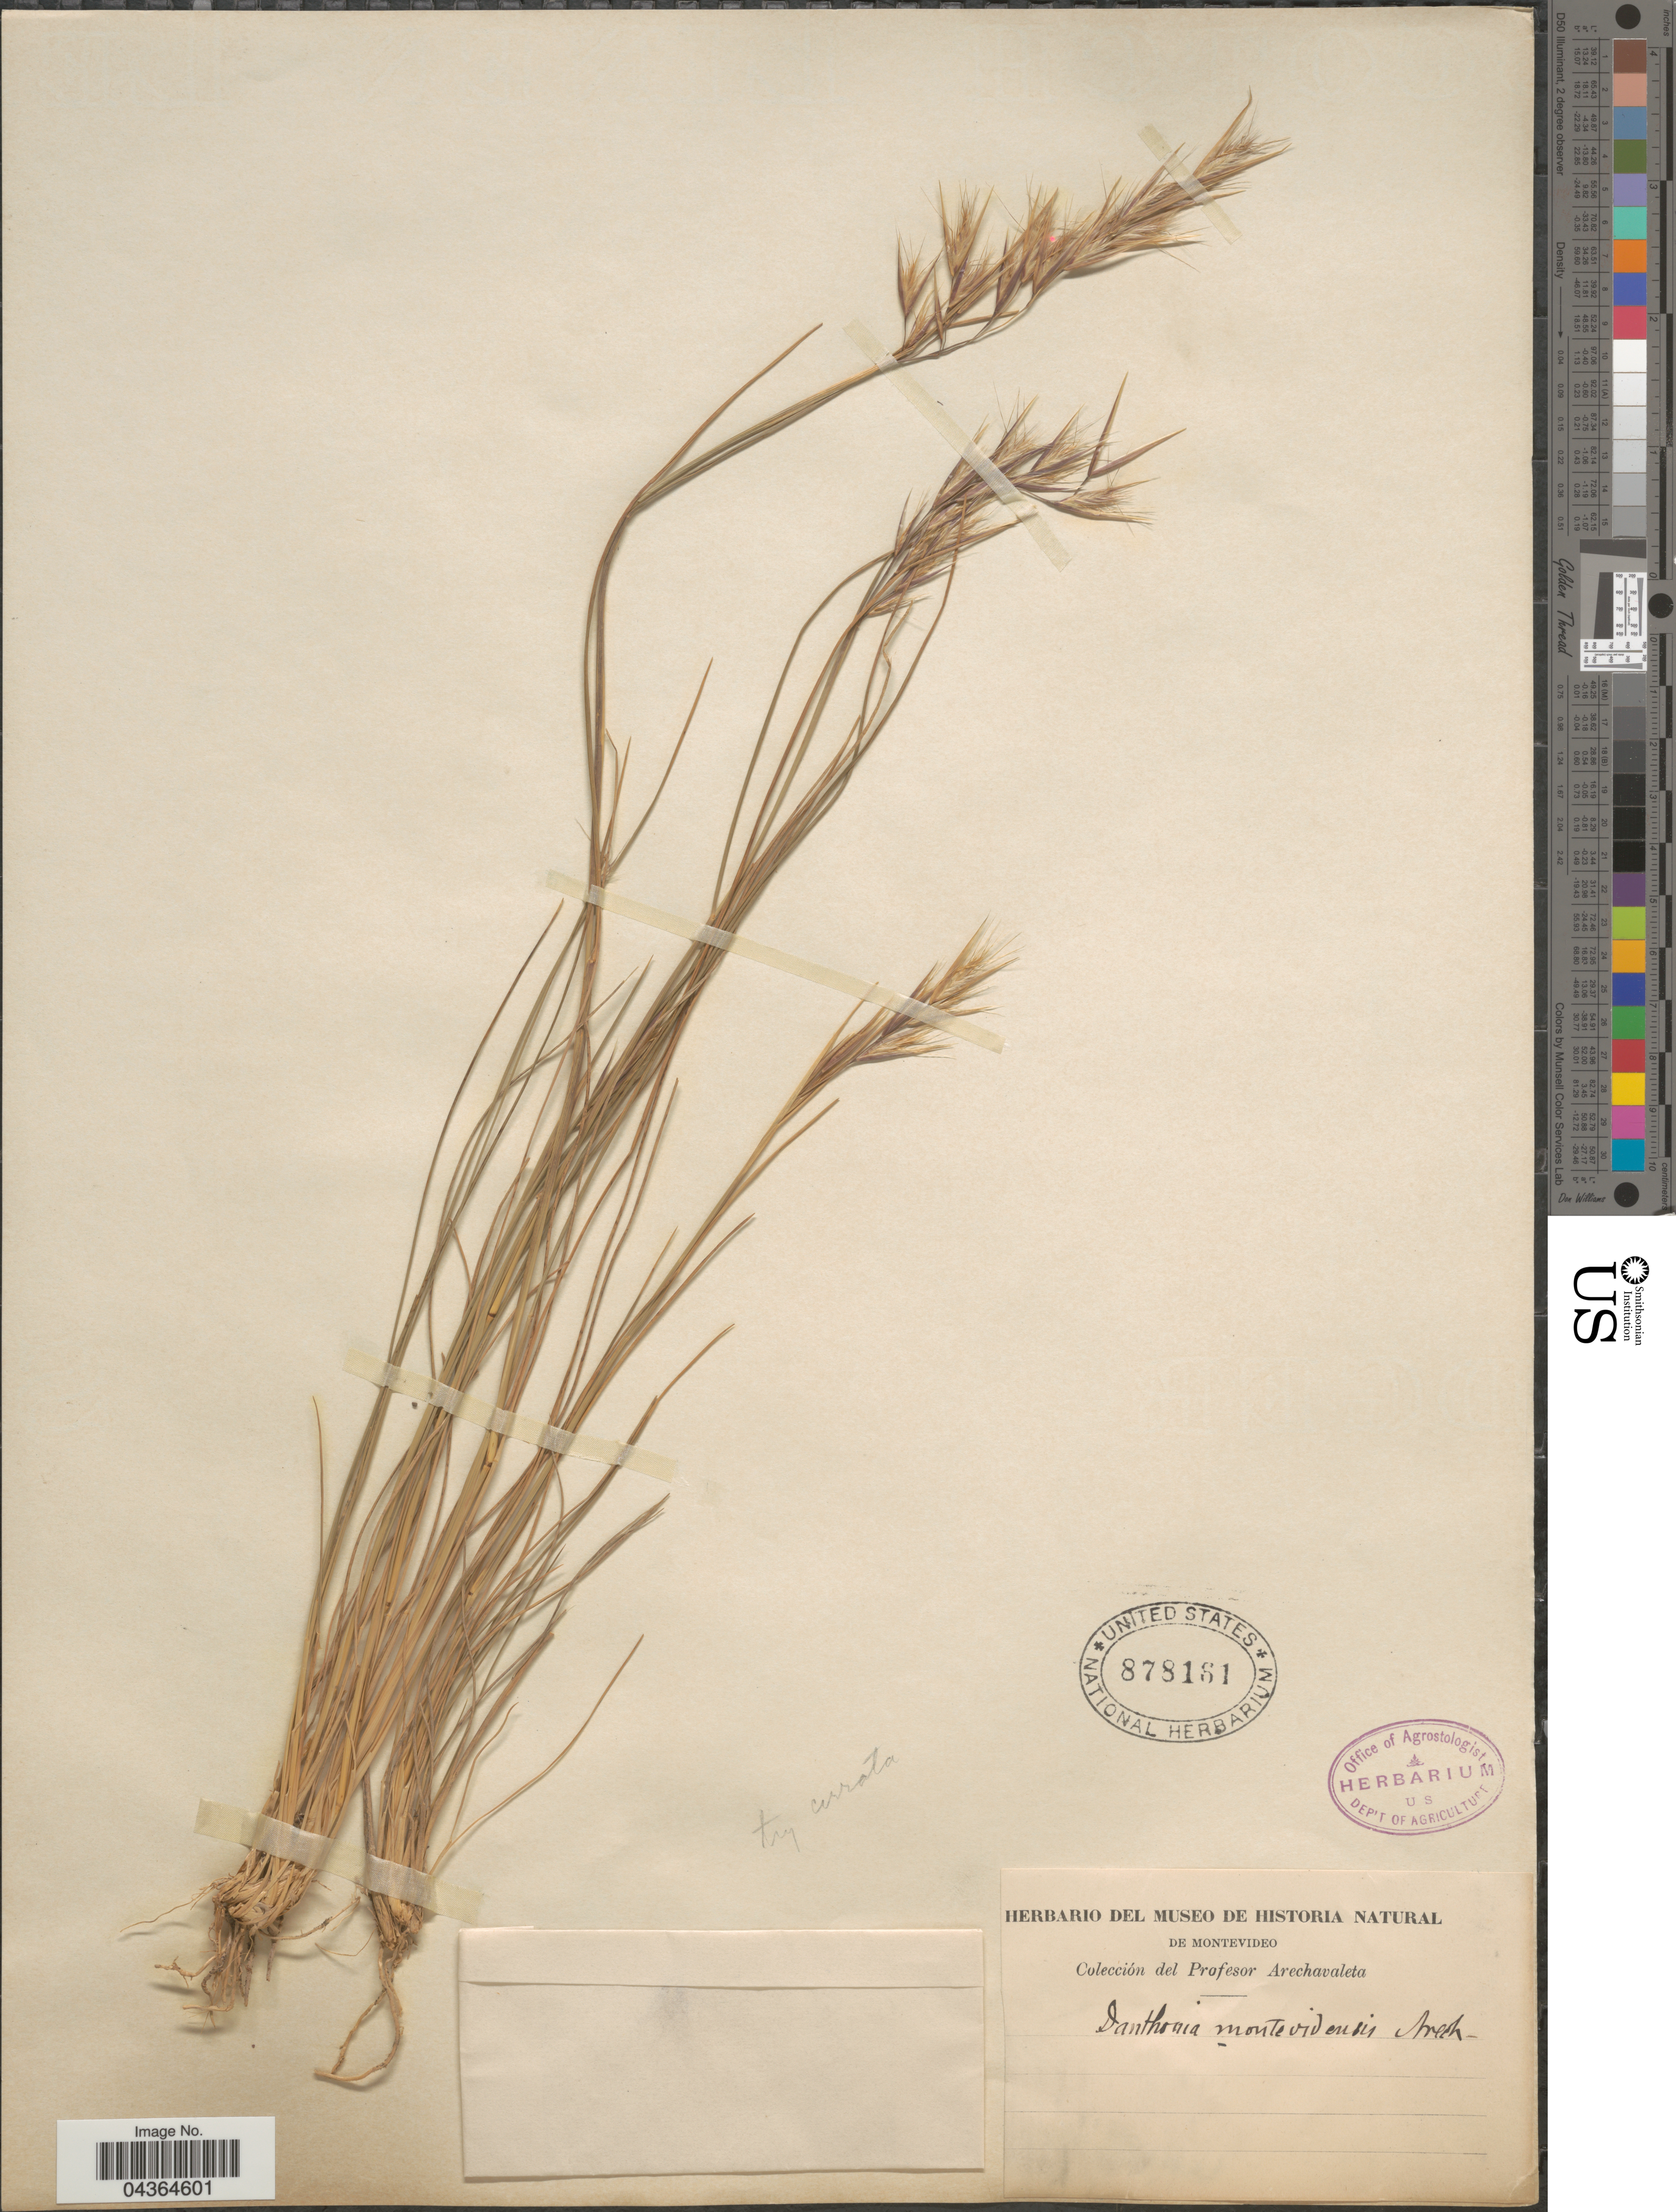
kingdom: Plantae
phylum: Tracheophyta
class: Liliopsida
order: Poales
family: Poaceae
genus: Danthonia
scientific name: Danthonia montevidensis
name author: (Hack.) Arechav.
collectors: Arechavaleta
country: Uruguay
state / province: Montevideo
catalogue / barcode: US 878161